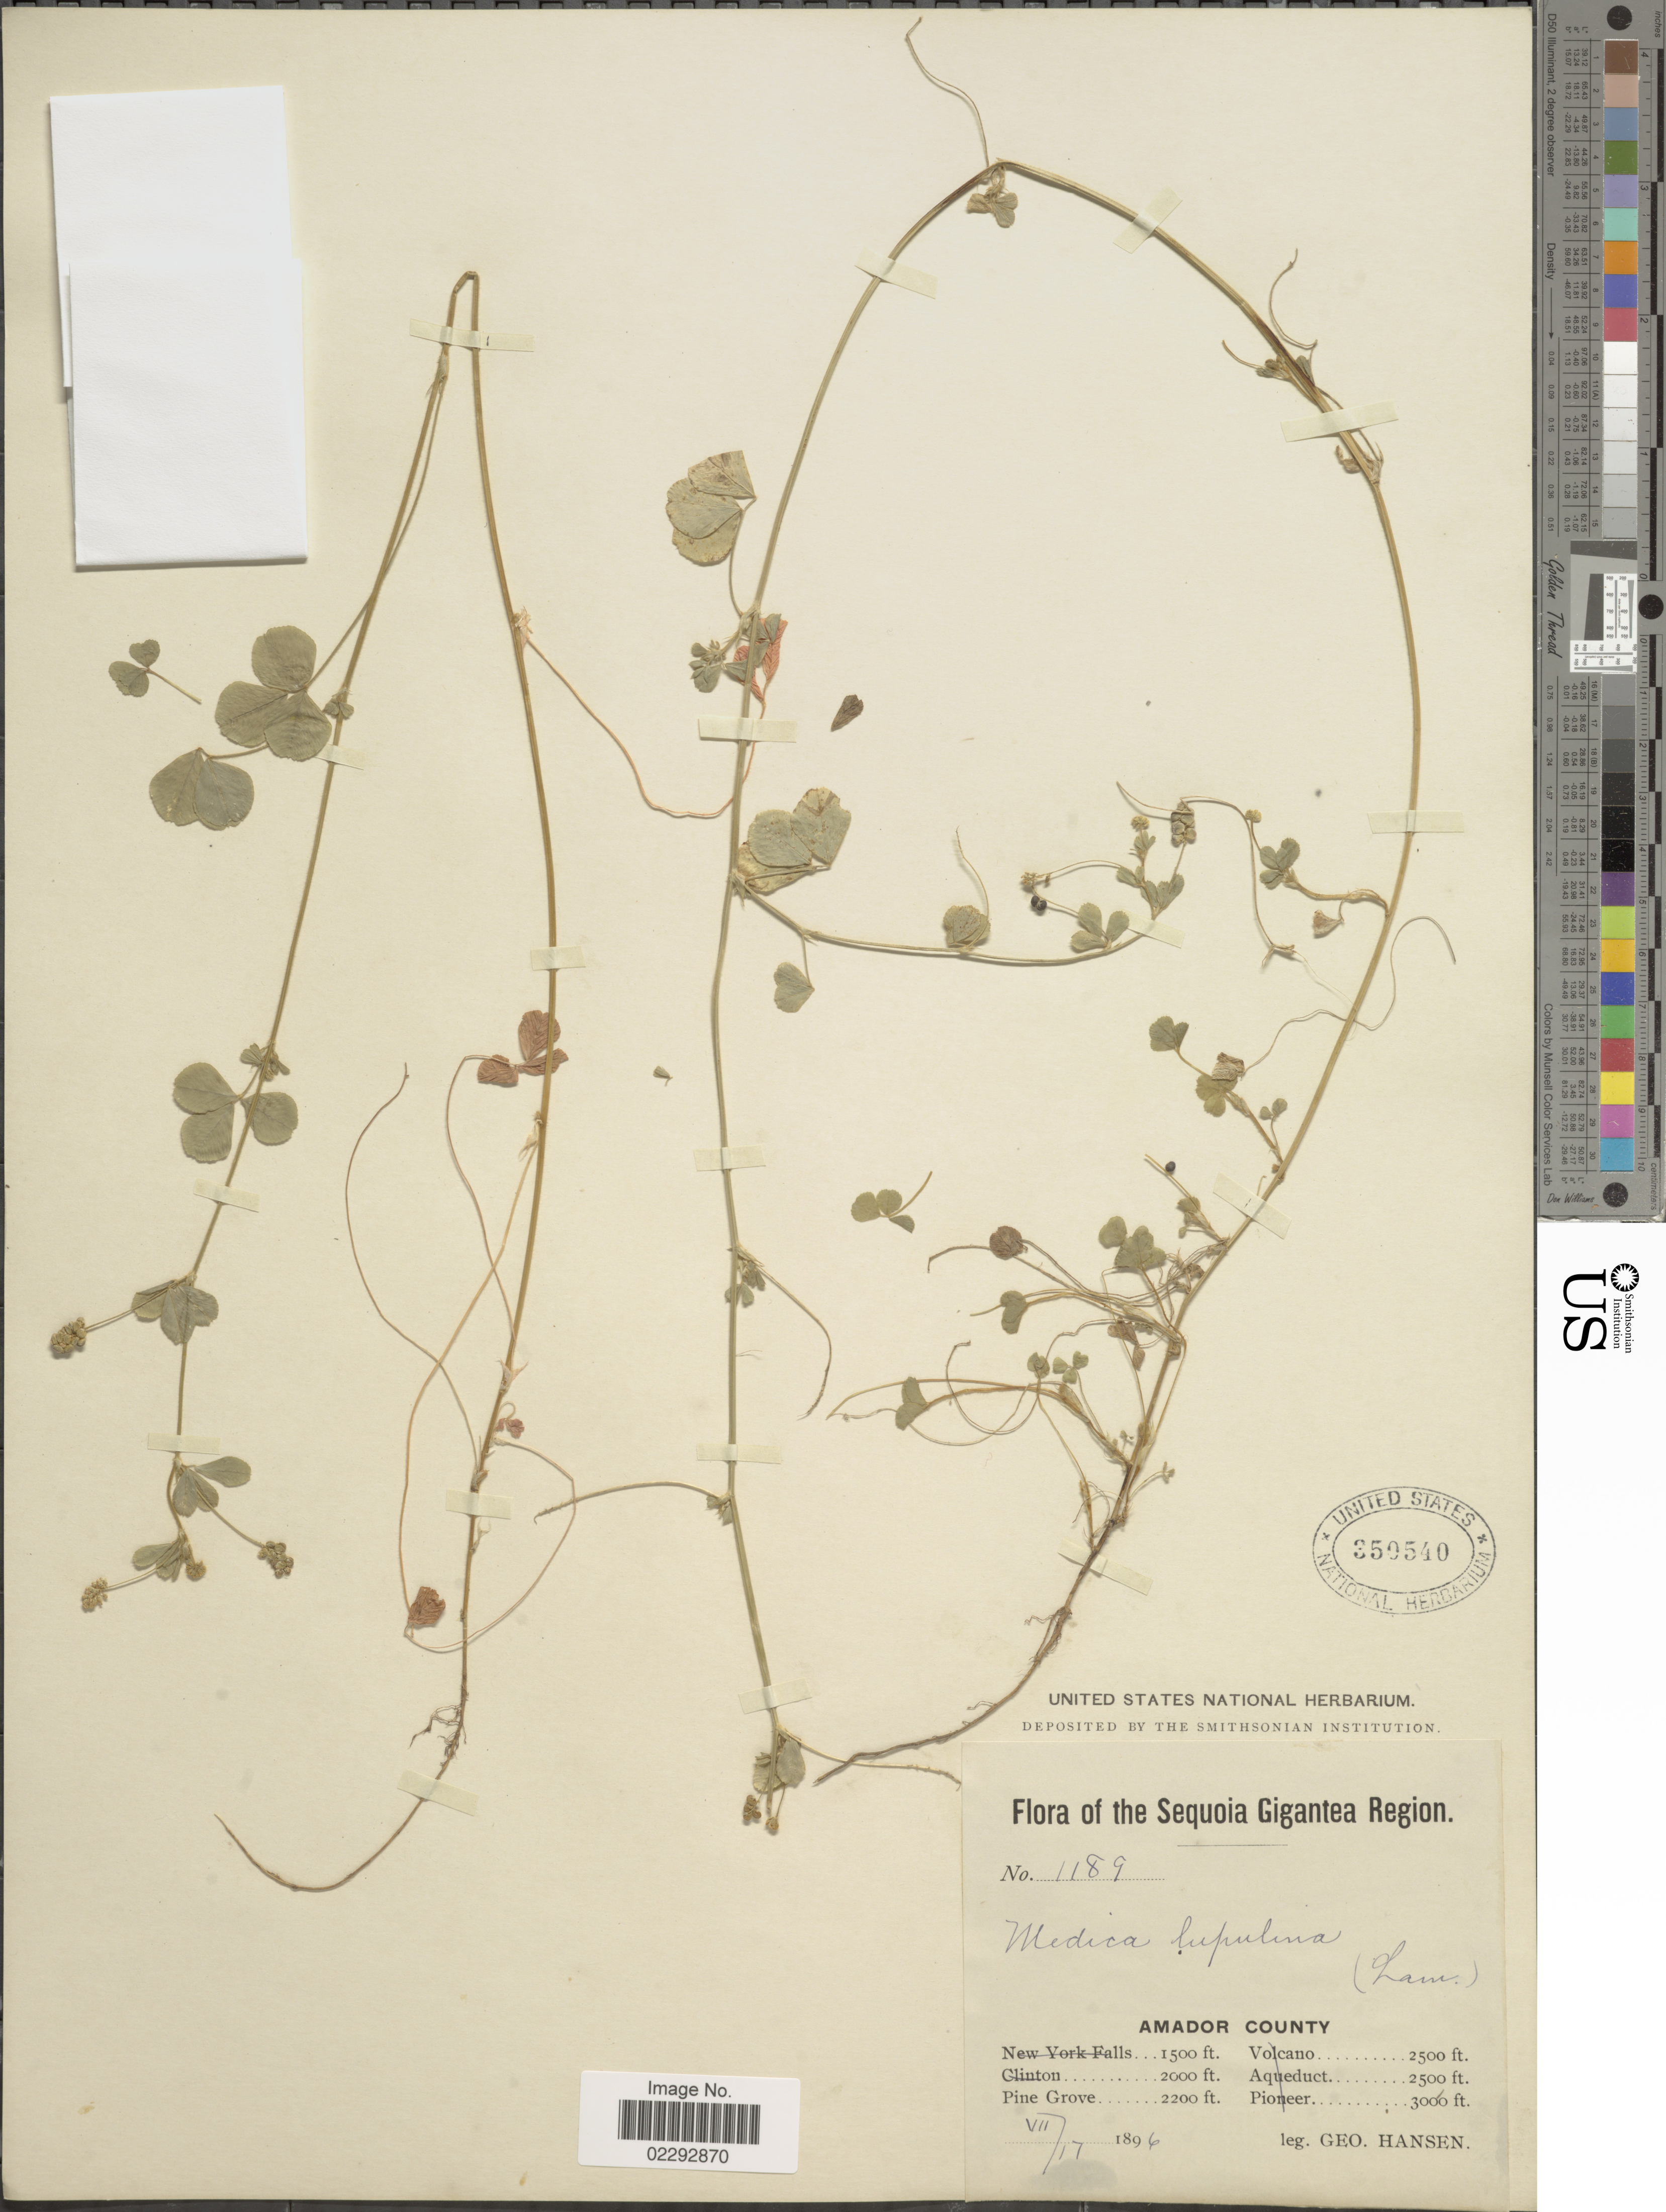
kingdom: Plantae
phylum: Tracheophyta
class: Magnoliopsida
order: Fabales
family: Fabaceae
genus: Medicago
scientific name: Medicago lupulina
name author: L.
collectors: G. Hansen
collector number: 1189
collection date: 1896-07-17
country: United States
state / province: California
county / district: Amador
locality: Amador County, Pine Grove. Sequoia Gigantea region.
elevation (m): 671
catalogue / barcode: US 350540